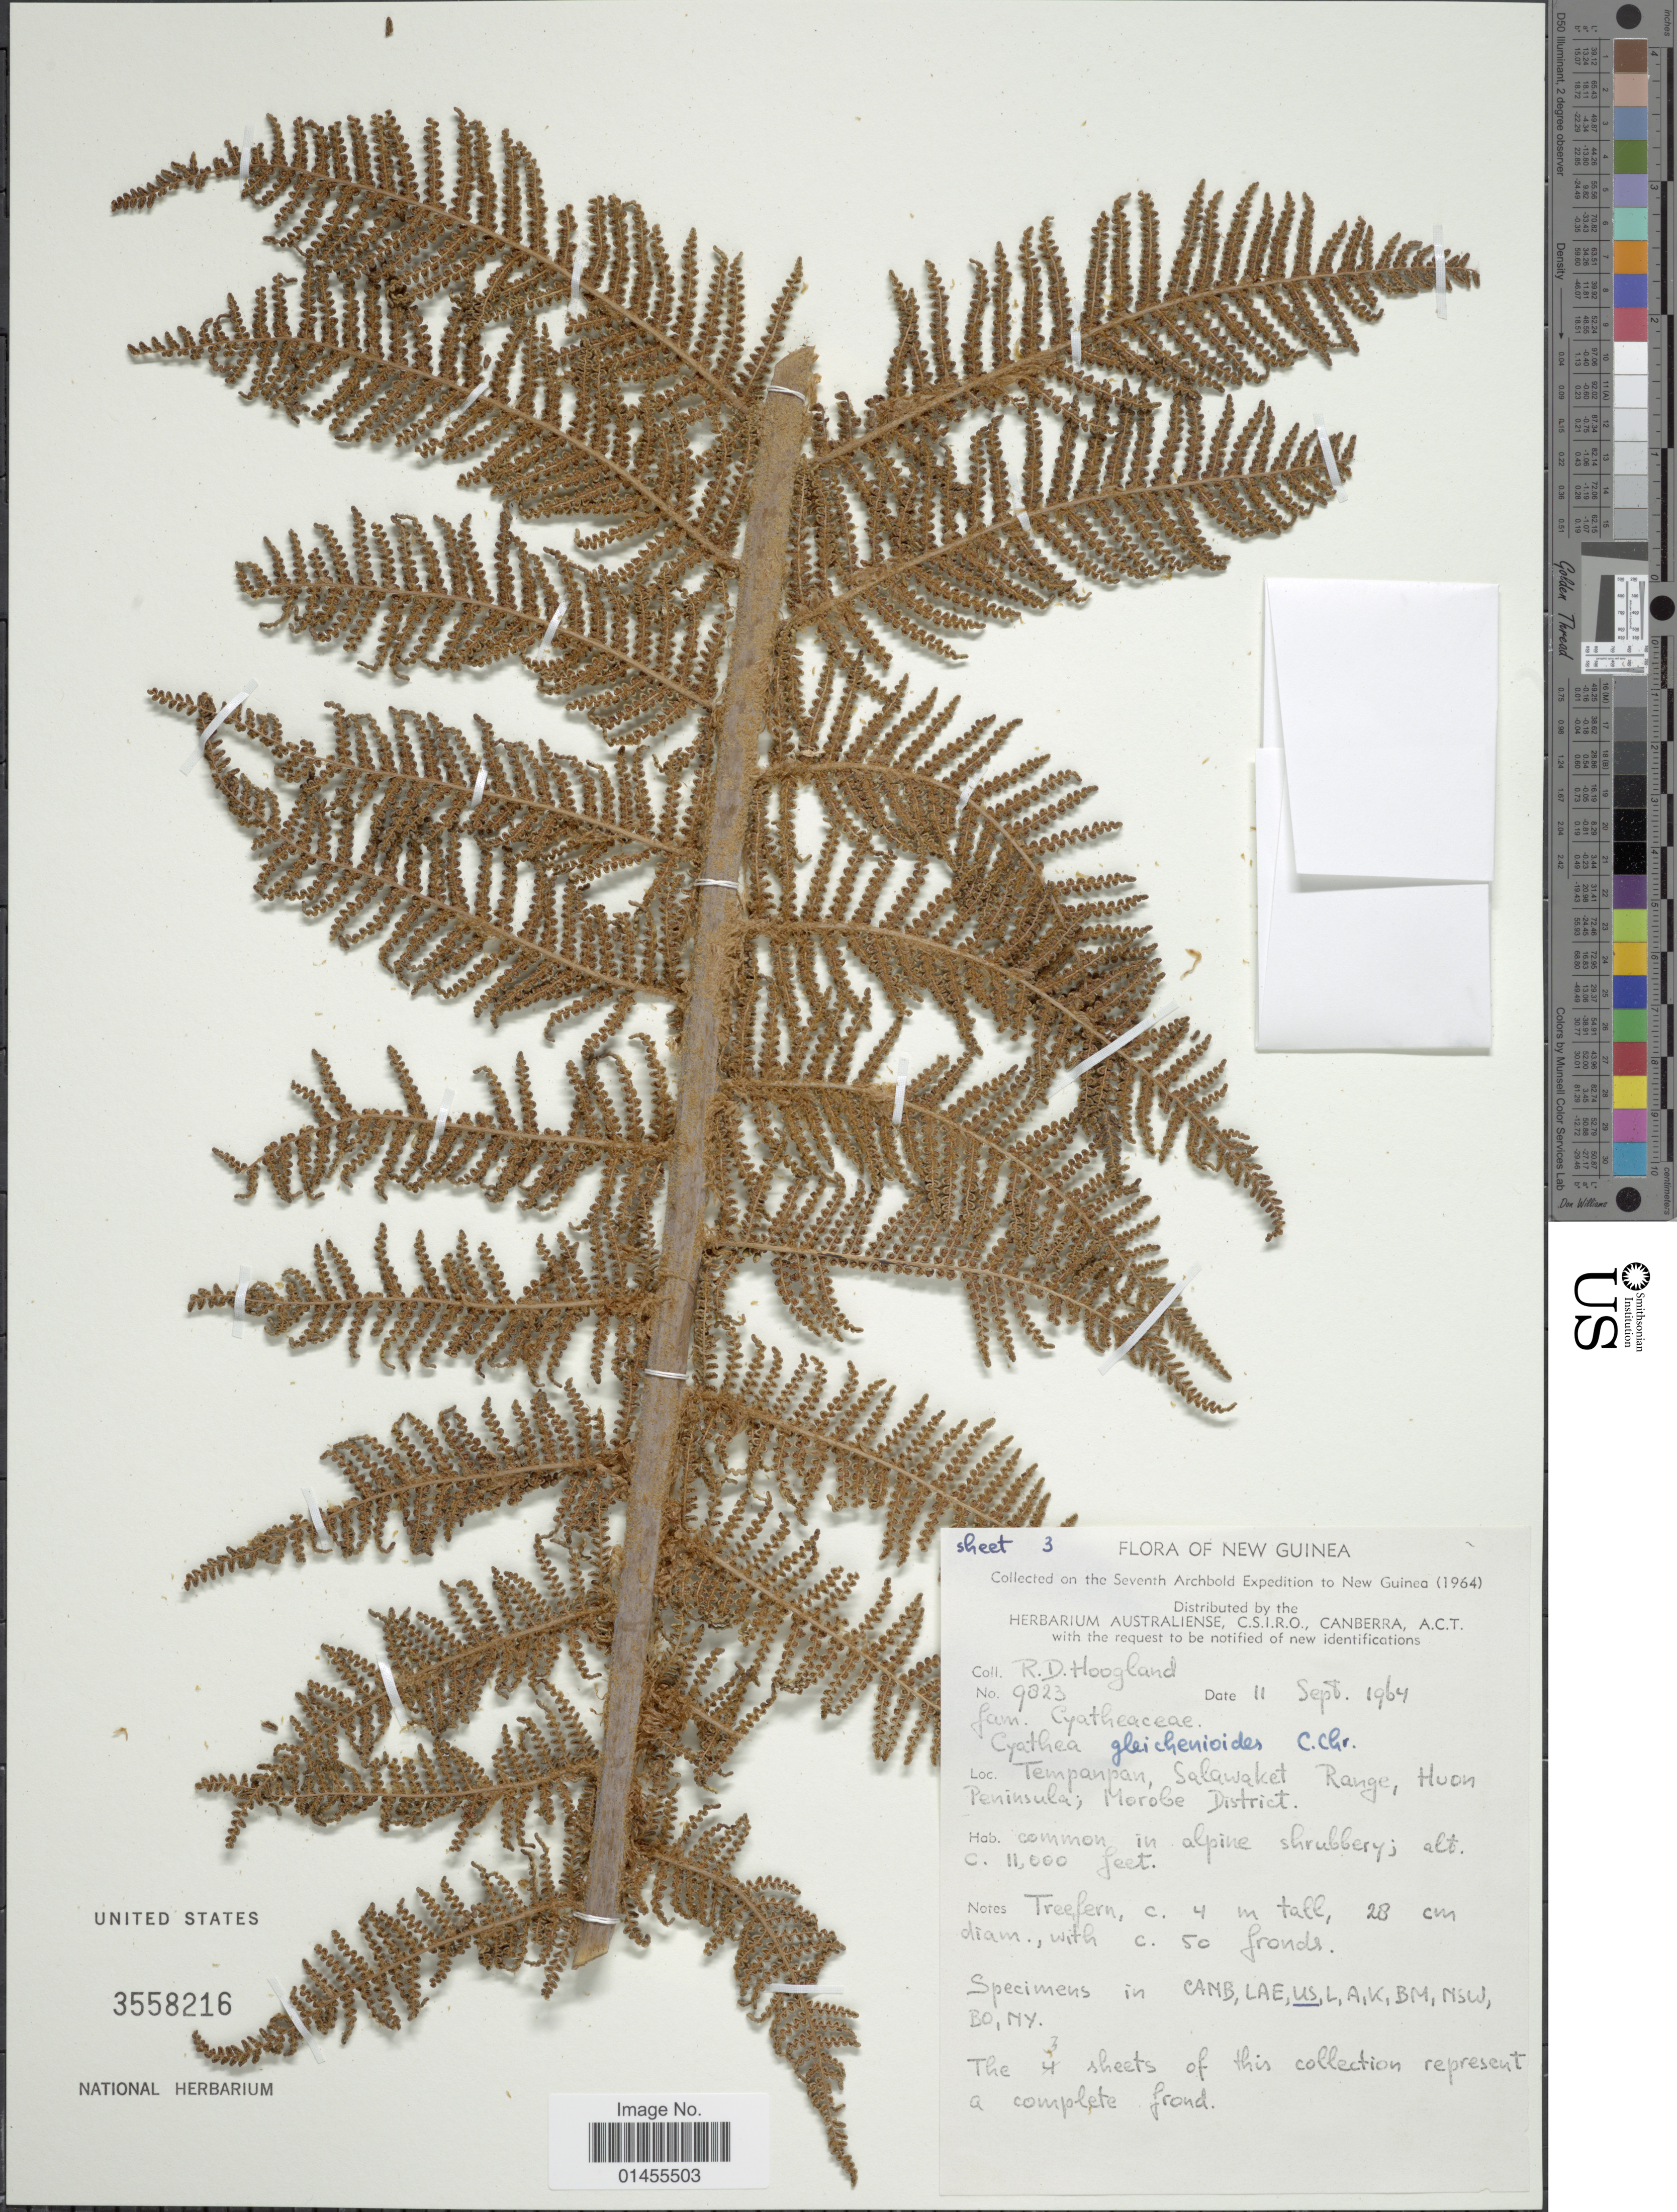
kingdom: Plantae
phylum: Tracheophyta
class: Polypodiopsida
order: Cyatheales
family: Cyatheaceae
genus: Alsophila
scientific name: Alsophila gleichenioides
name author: (C. Chr.) R.M. Tryon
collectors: R. D. Hoogland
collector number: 9823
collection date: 1964-09-11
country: Papua New Guinea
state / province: Morobe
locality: New Guinea. Tempanpan, Salawaket Range, Huon Peninsula, Morobe District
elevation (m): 3353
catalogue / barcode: US 3558216